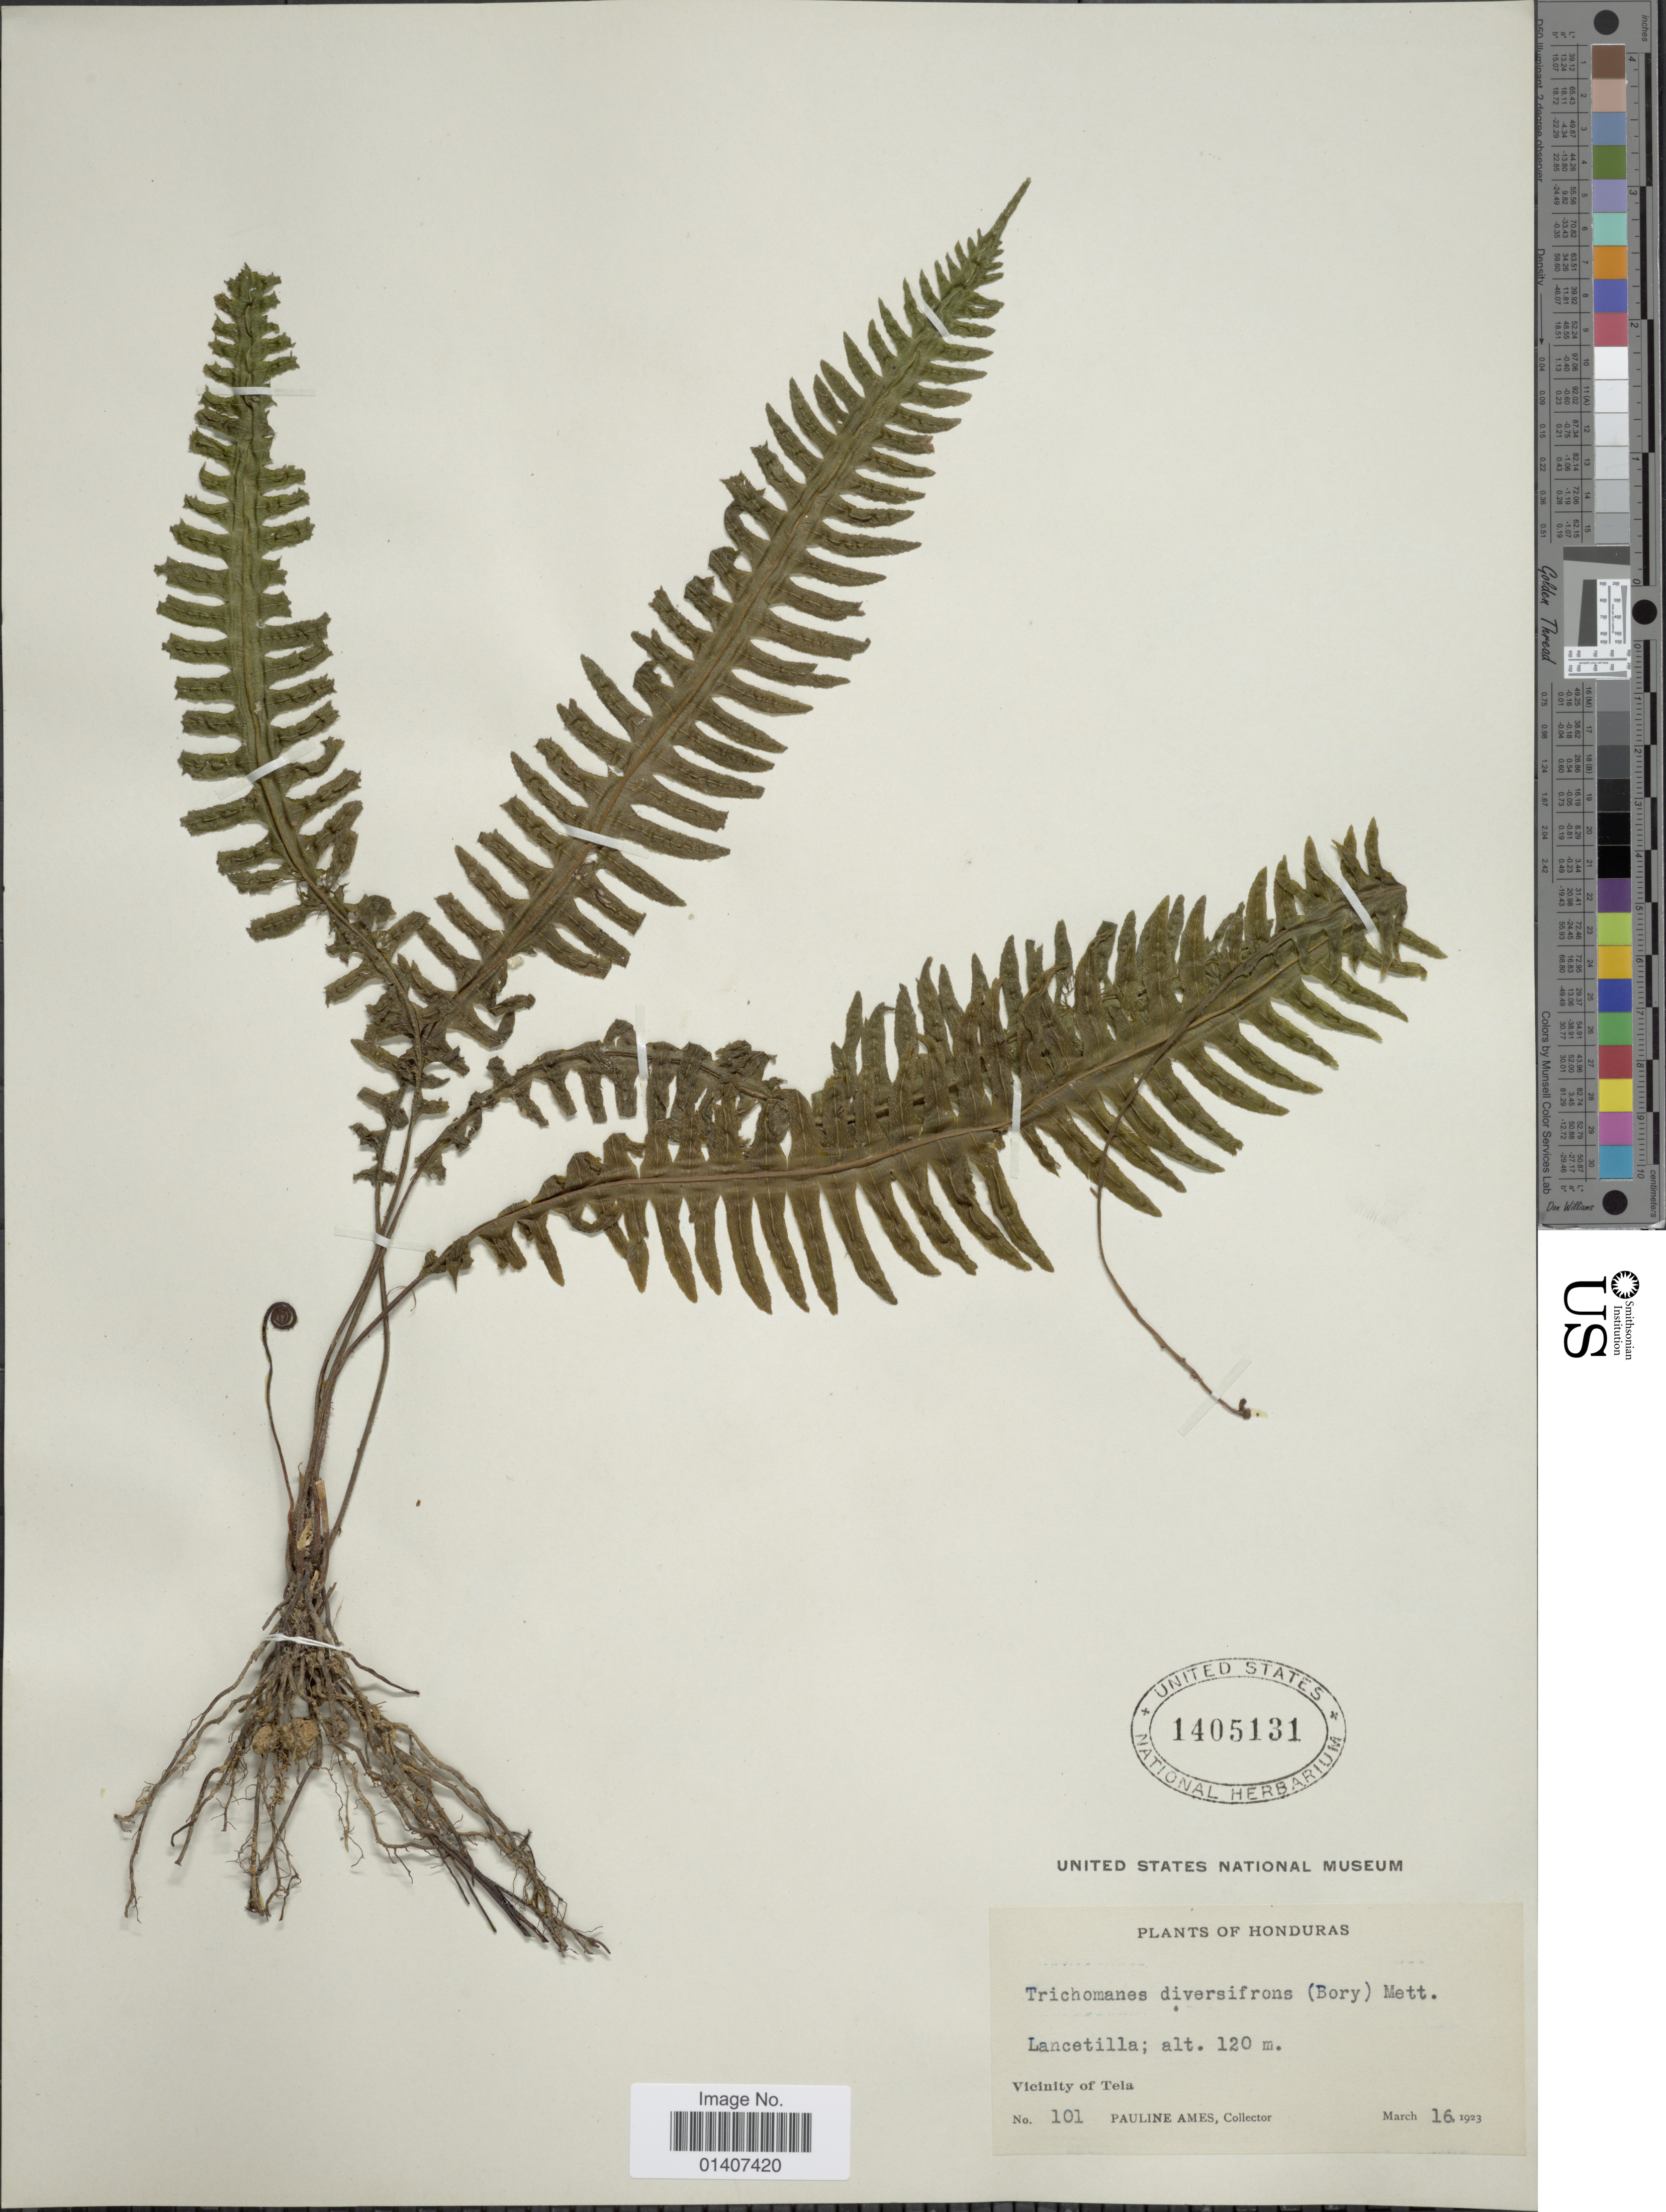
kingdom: Plantae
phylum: Tracheophyta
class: Polypodiopsida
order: Hymenophyllales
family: Hymenophyllaceae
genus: Trichomanes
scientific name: Trichomanes diversifrons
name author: (Bory) Mett. ex Sadeb.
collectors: P. Ames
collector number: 101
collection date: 1923-03-16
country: Honduras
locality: Lancetilla, Vicinity of Tela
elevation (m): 120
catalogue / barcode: US 1405131